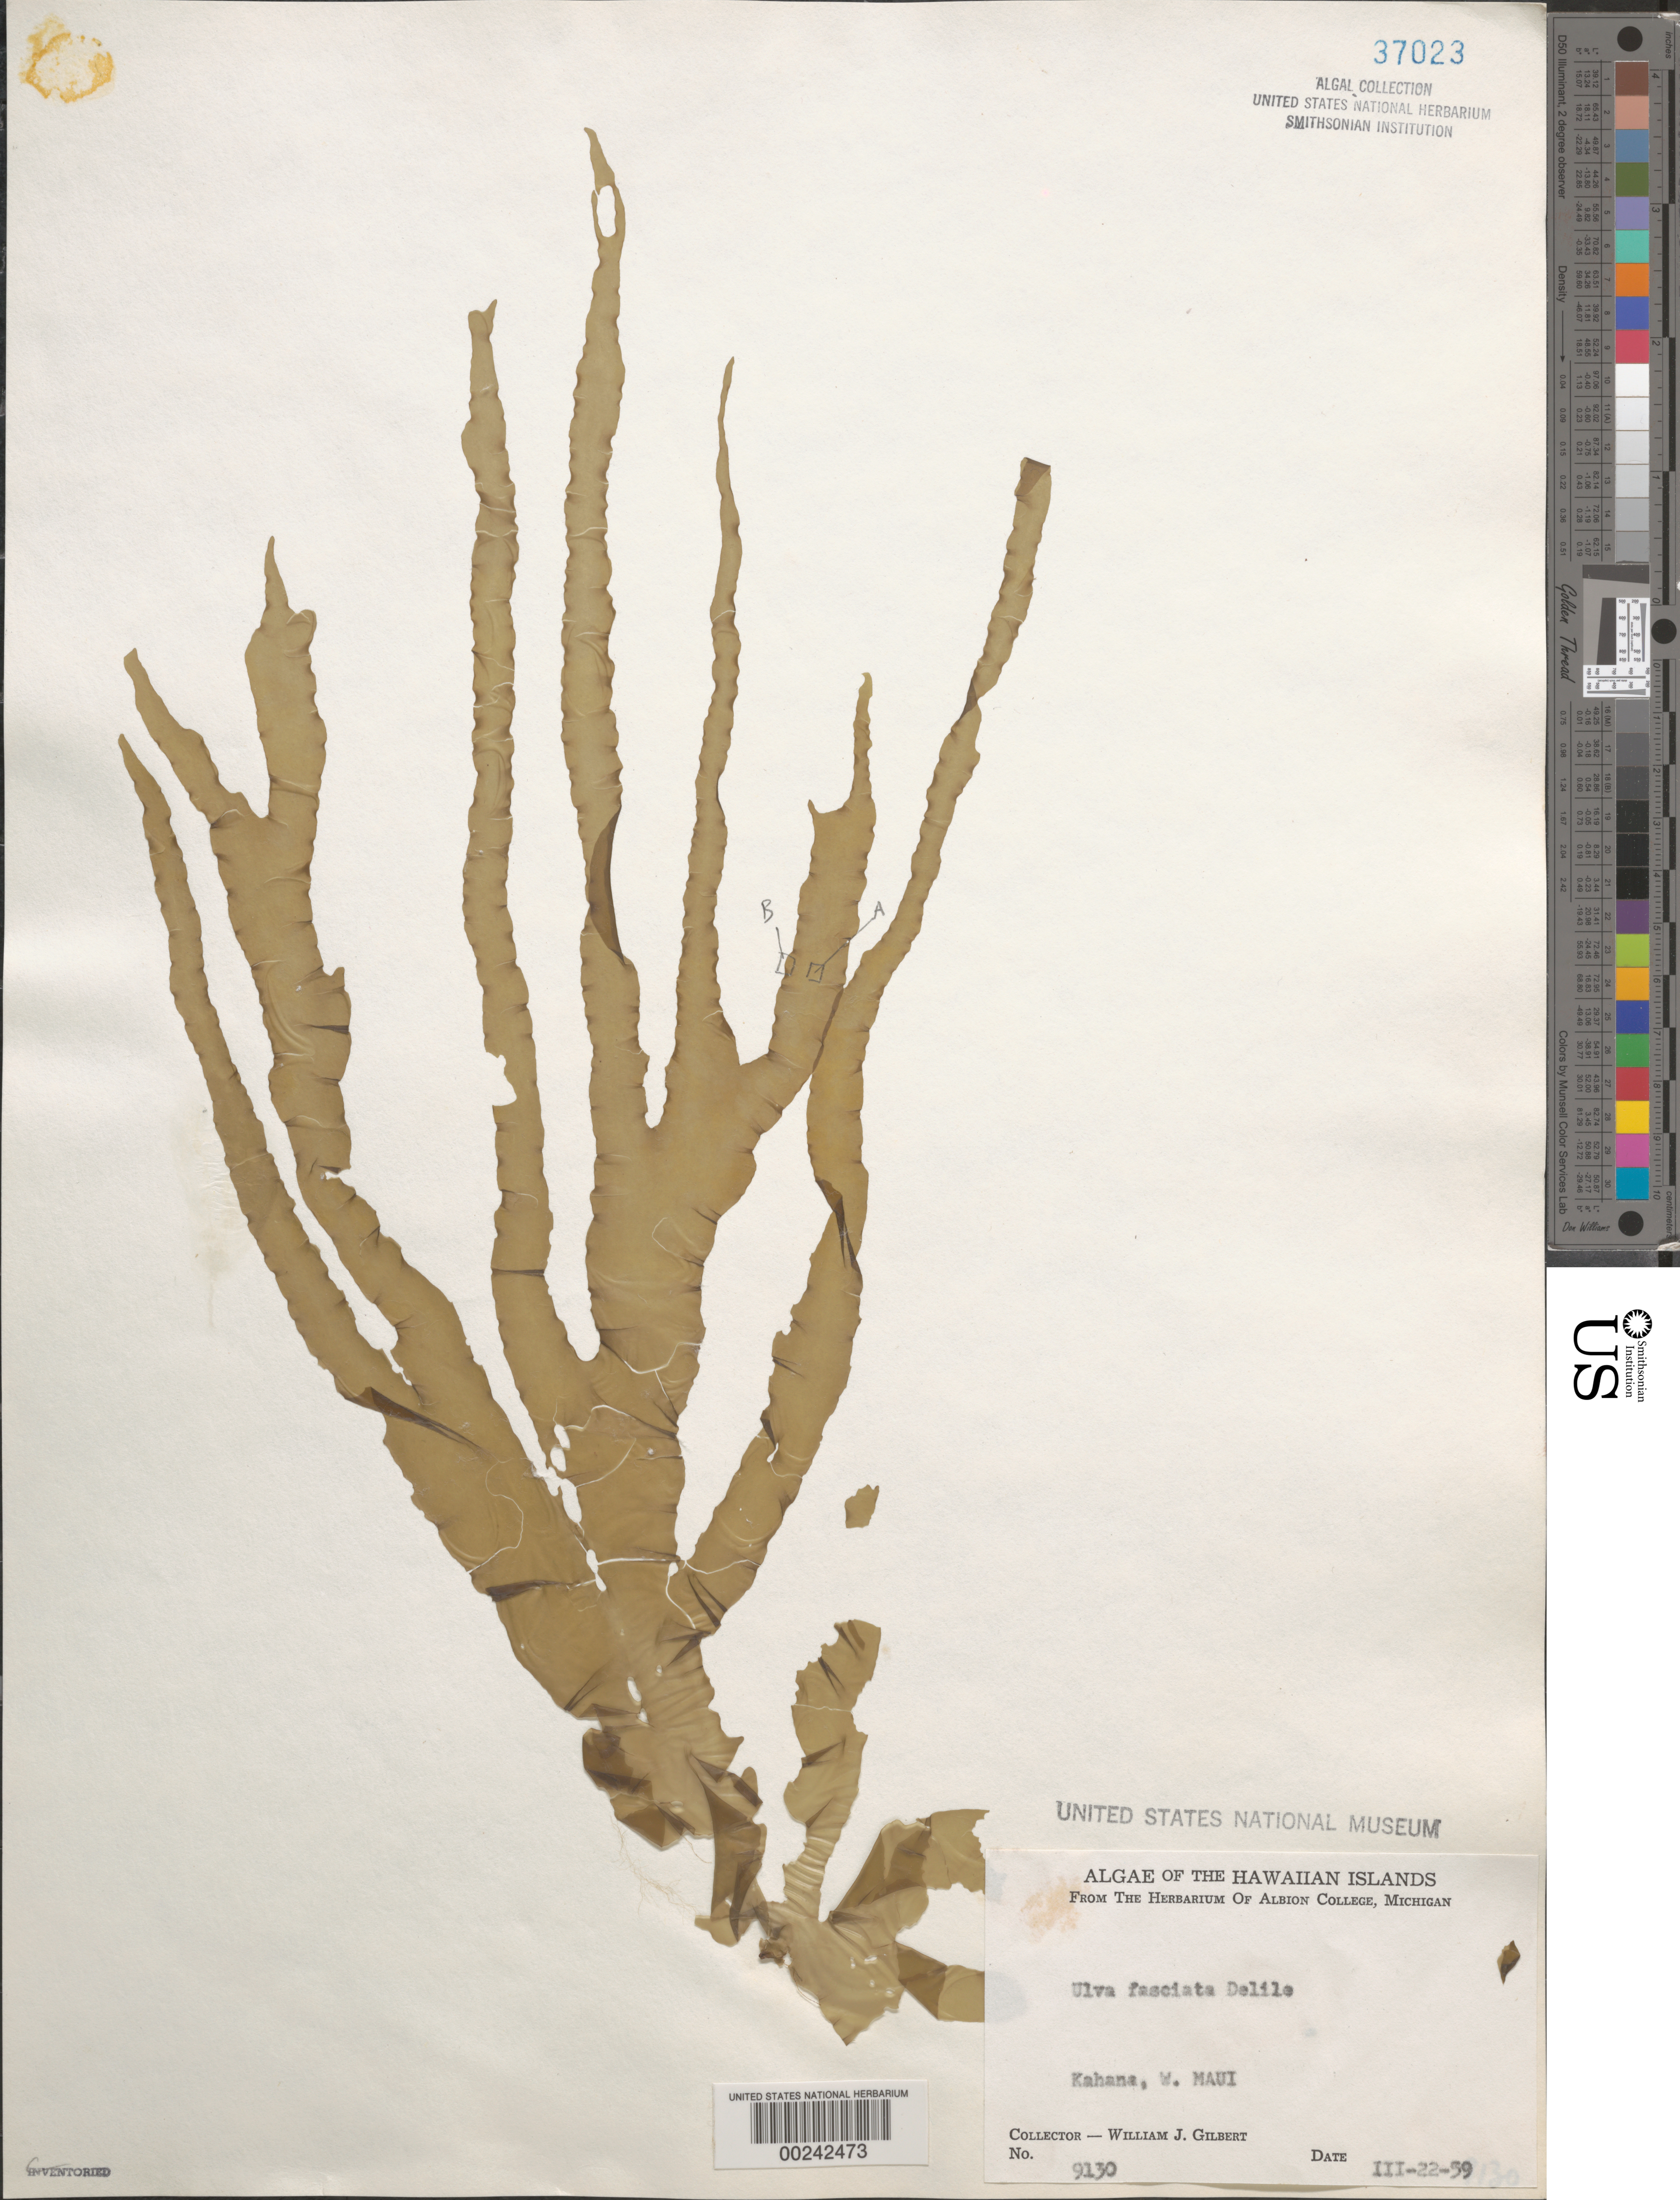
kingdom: Plantae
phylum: Chlorophyta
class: Ulvophyceae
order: Ulvales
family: Ulvaceae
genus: Ulva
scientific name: Ulva lactuca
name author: L.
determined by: Algae name updating Project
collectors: W. J. Gilbert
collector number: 9130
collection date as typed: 22 Mar 1959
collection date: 1959-03-22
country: United States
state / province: Hawaii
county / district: Maui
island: Maui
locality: Kahana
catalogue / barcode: US 37023